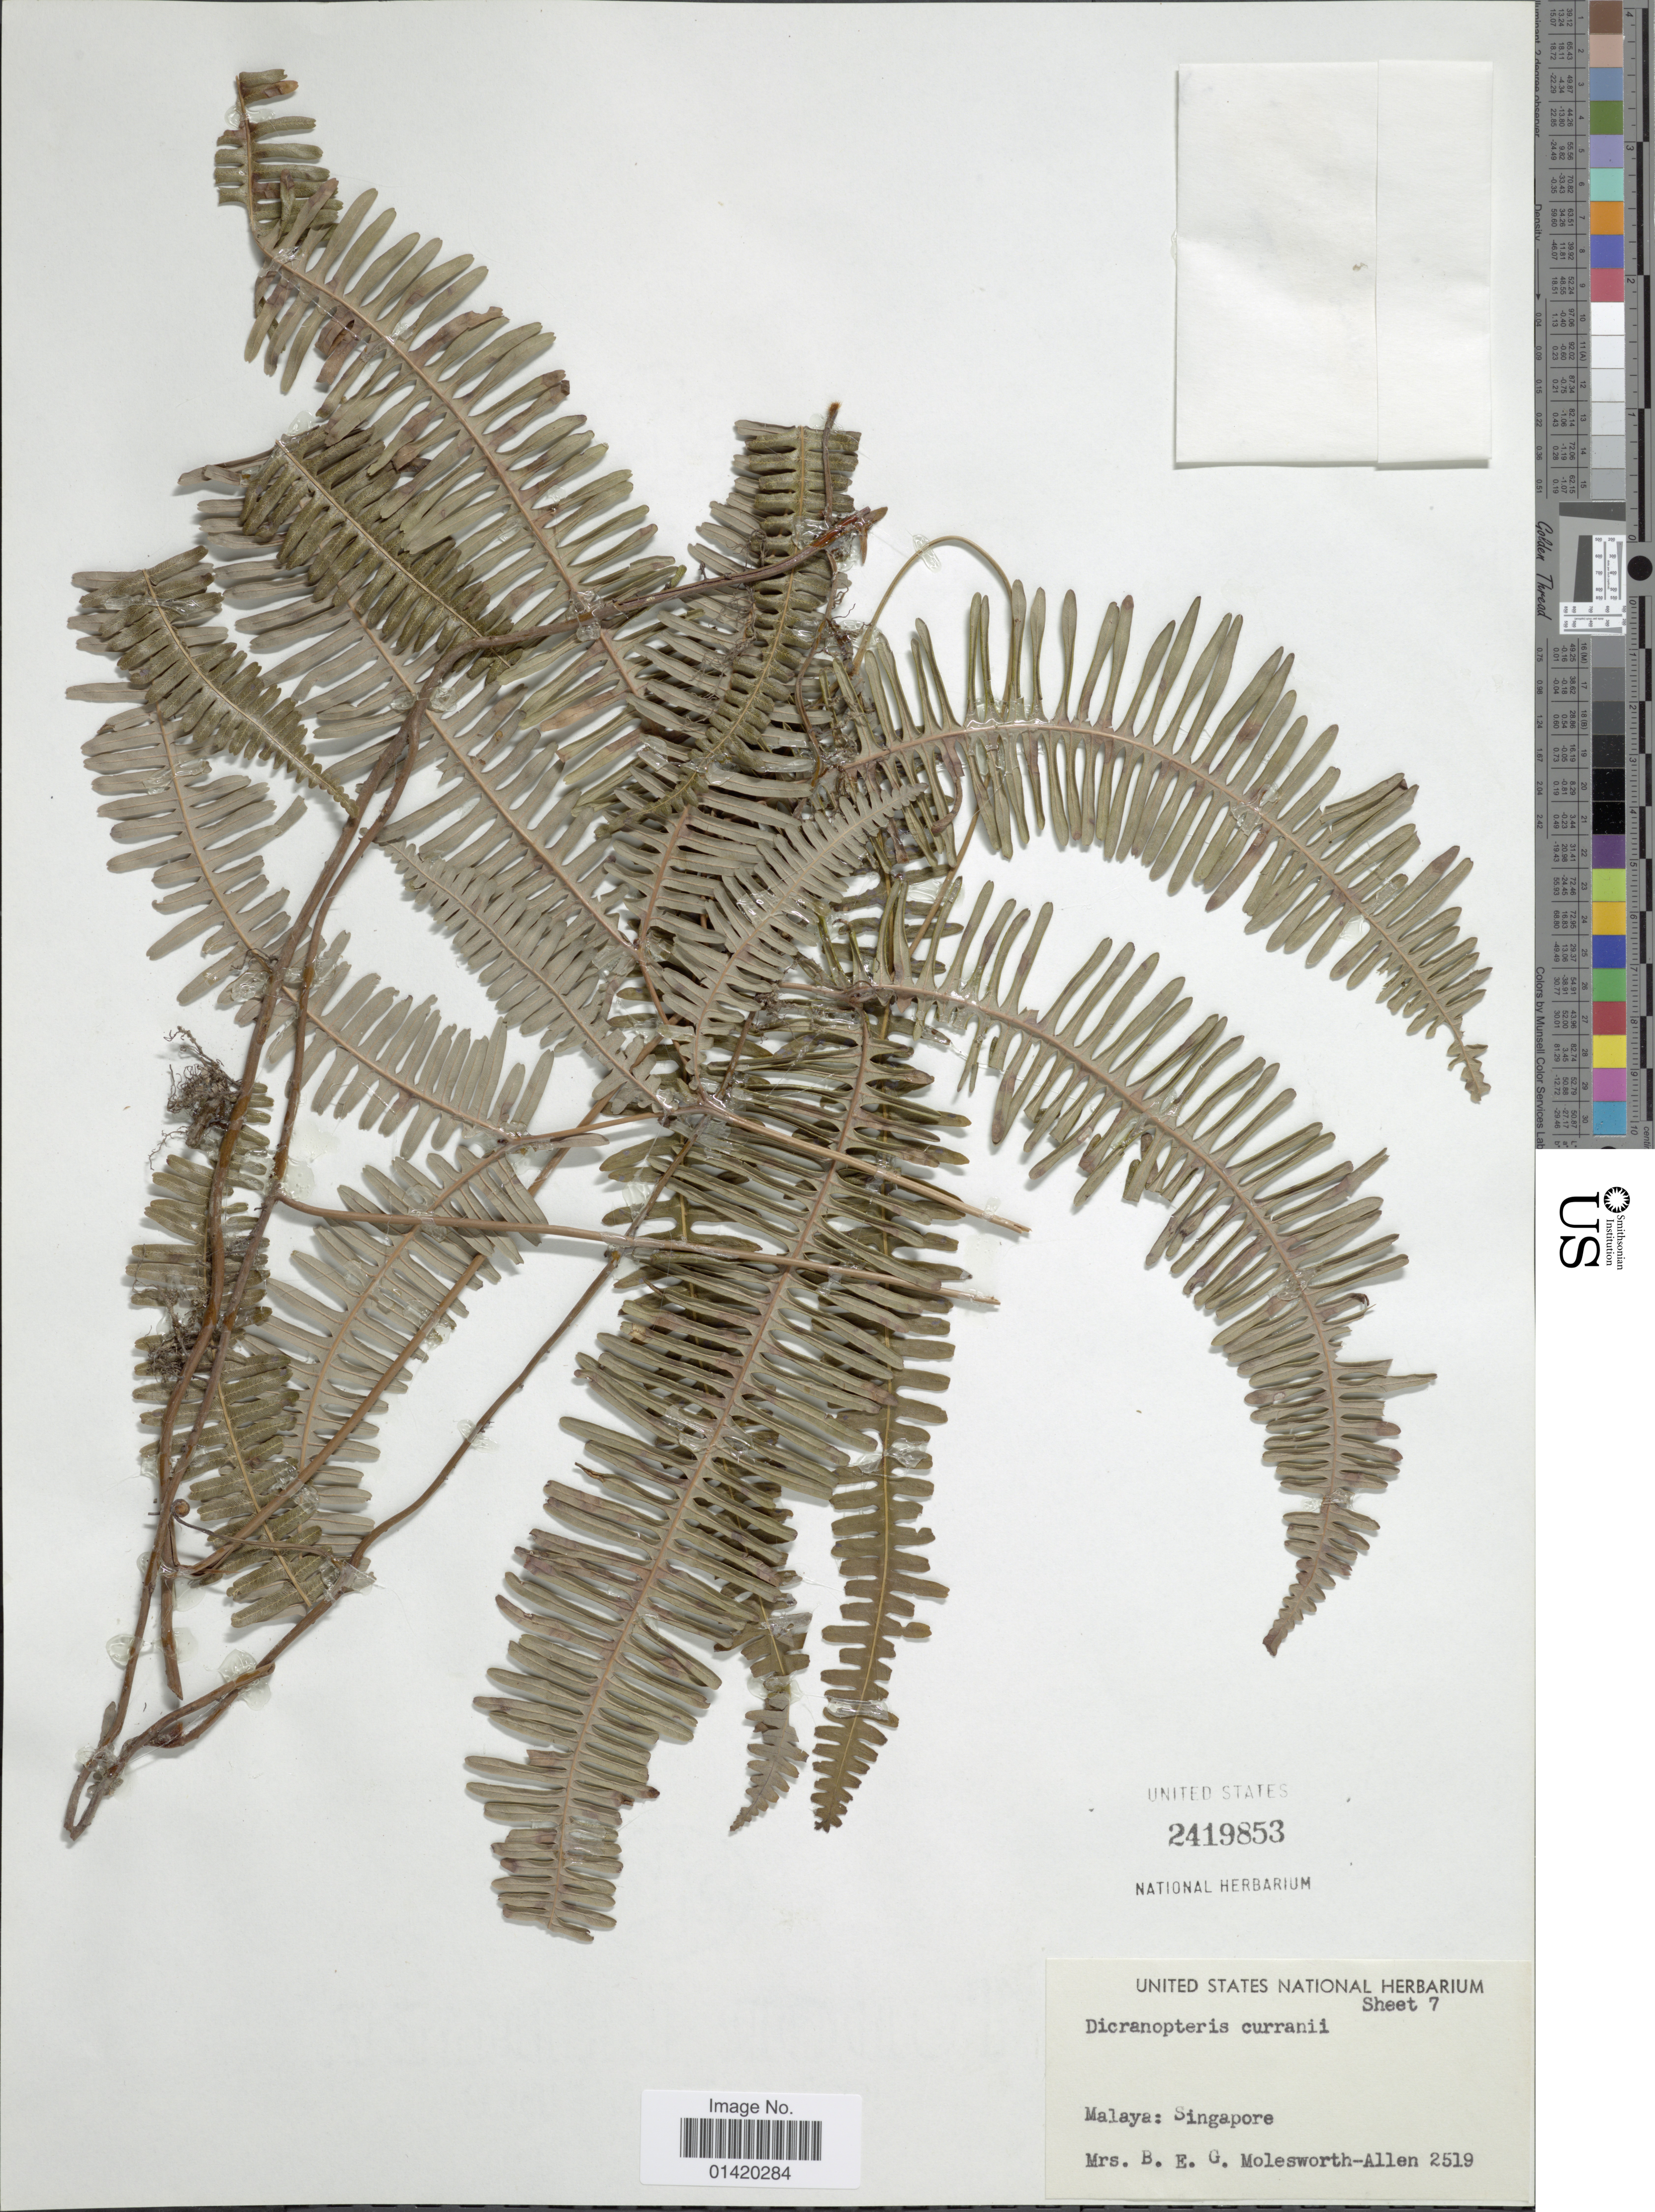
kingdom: Plantae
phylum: Tracheophyta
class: Polypodiopsida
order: Gleicheniales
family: Gleicheniaceae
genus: Dicranopteris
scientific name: Dicranopteris curranii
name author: Copel.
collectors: Mrs. B. E. G. Molesworth-Allen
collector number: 2519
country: Singapore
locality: Malaya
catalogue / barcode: US 2419853